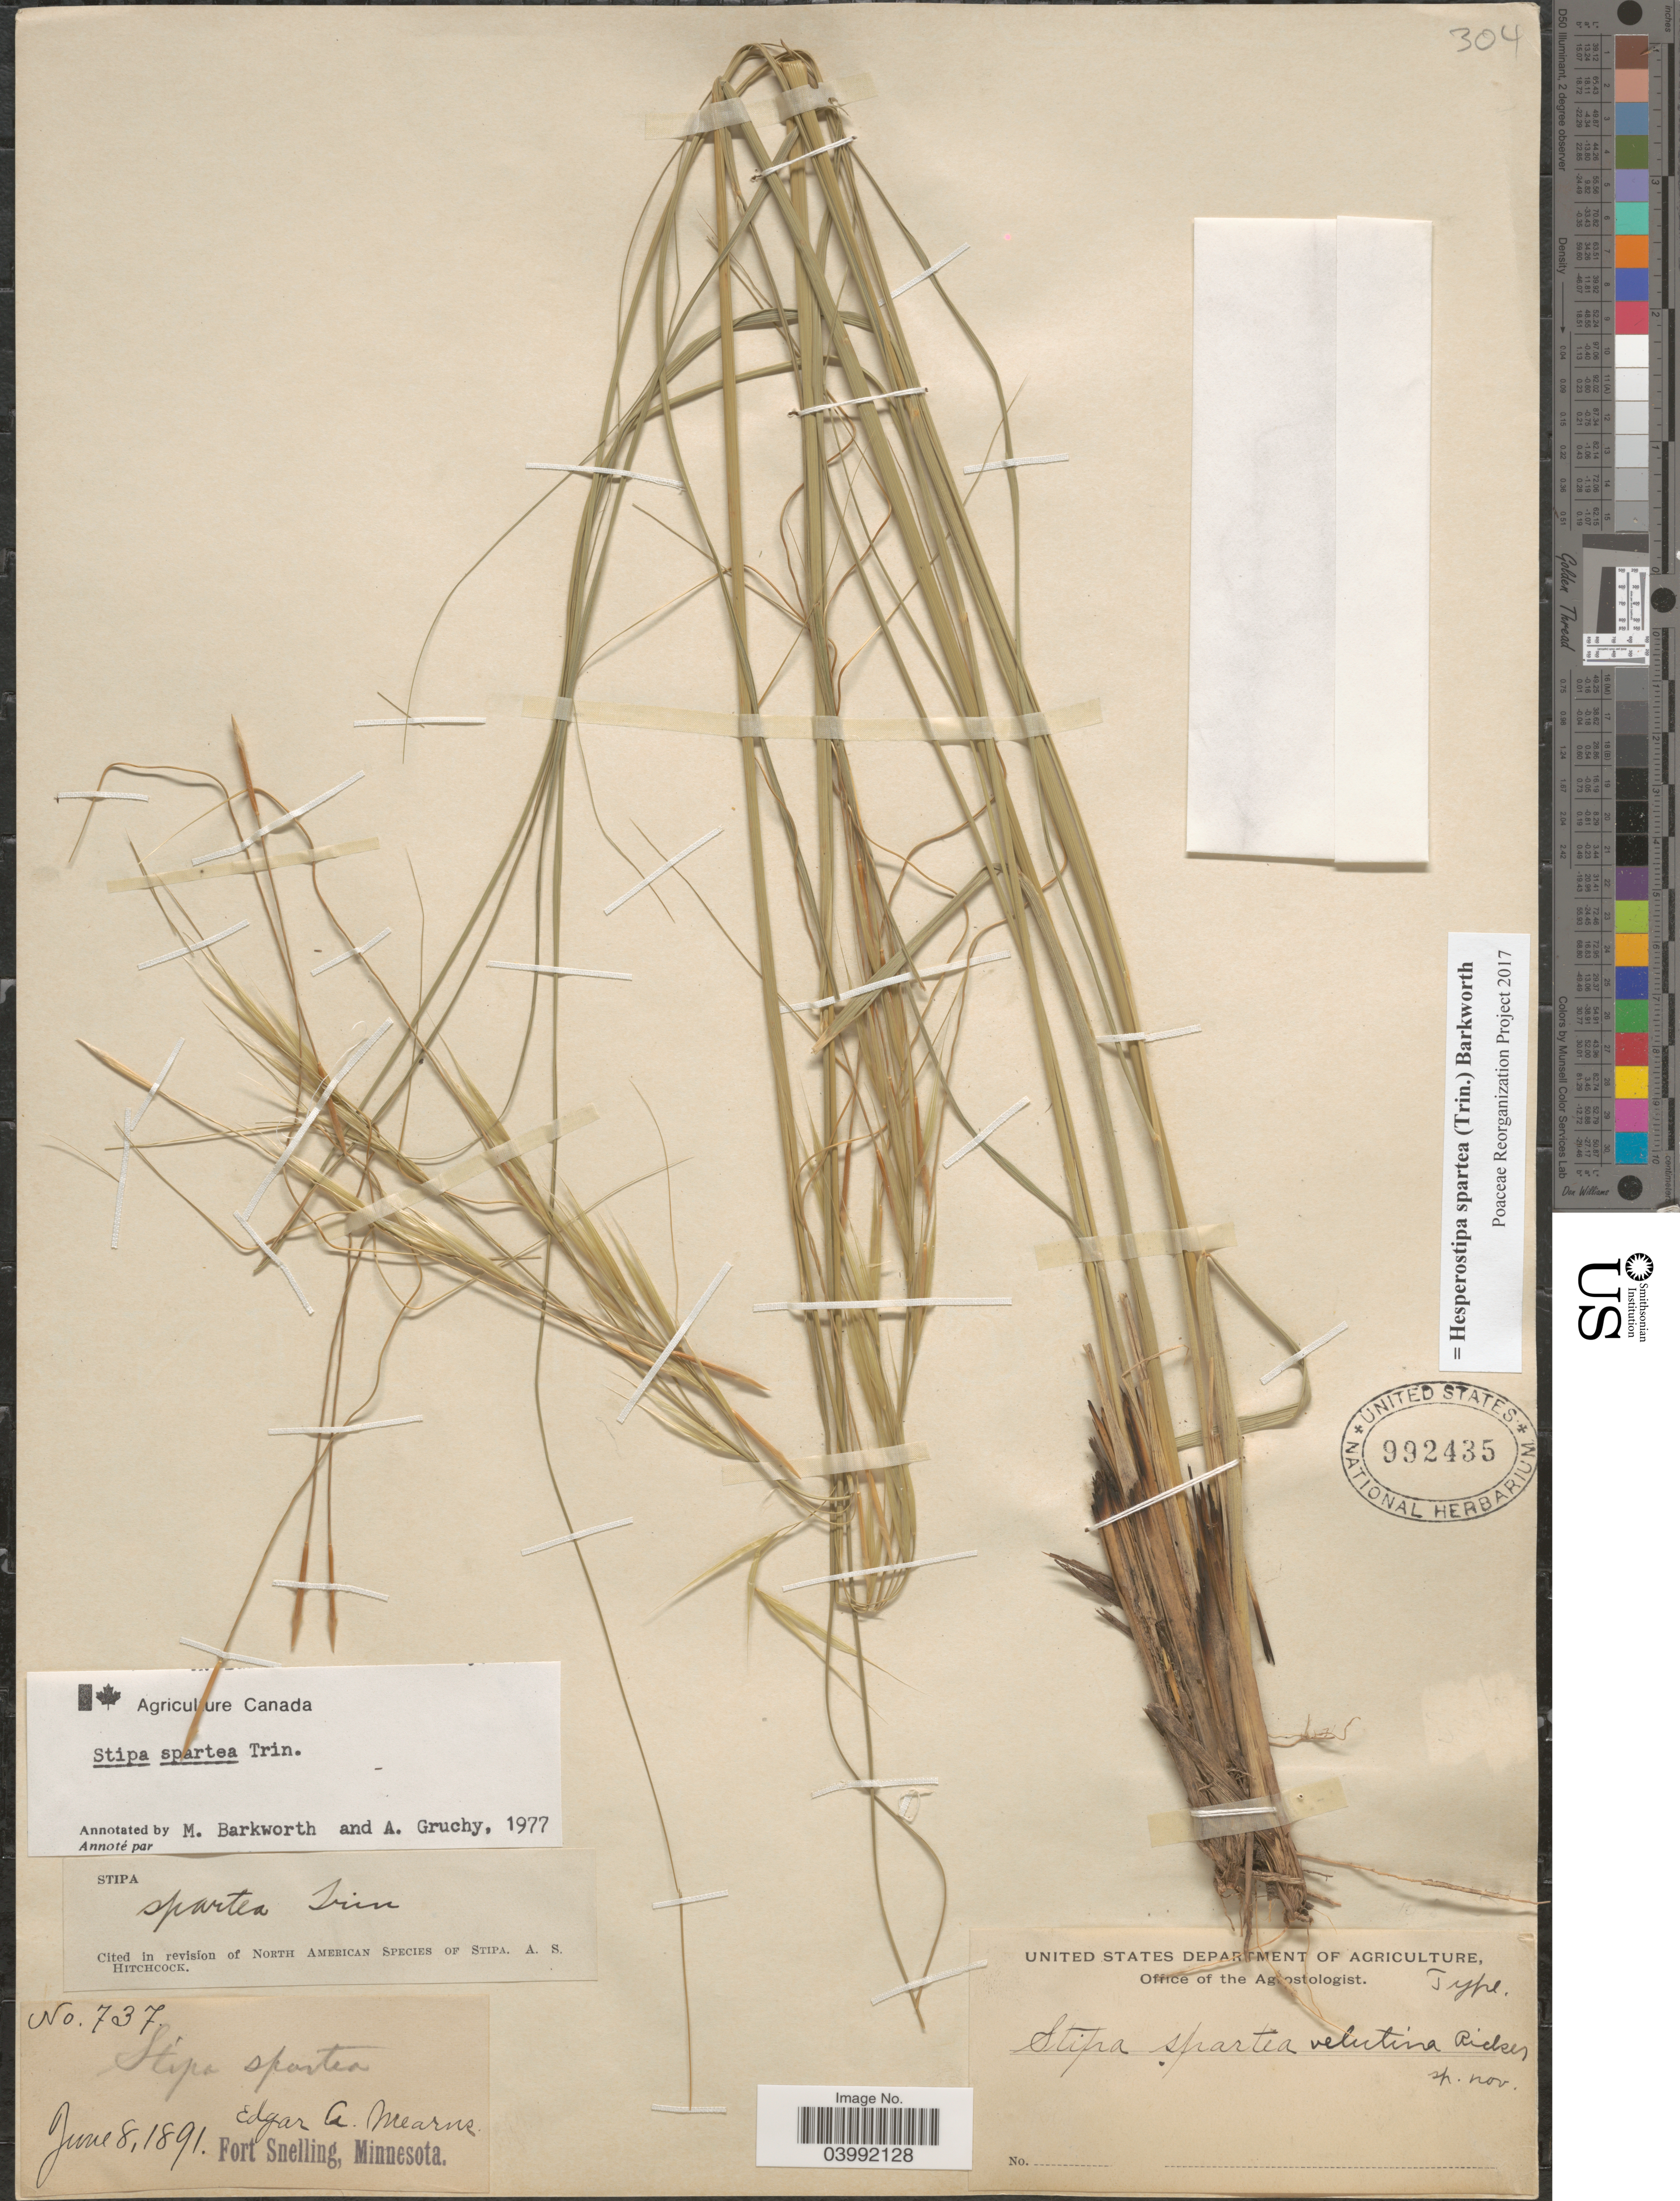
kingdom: Plantae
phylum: Tracheophyta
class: Liliopsida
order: Poales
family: Poaceae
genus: Hesperostipa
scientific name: Hesperostipa spartea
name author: (Trin.) Barkworth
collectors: E. A. Mearns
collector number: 737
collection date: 1891-06-08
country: United States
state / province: Minnesota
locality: Fort Snelling.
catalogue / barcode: US 992435